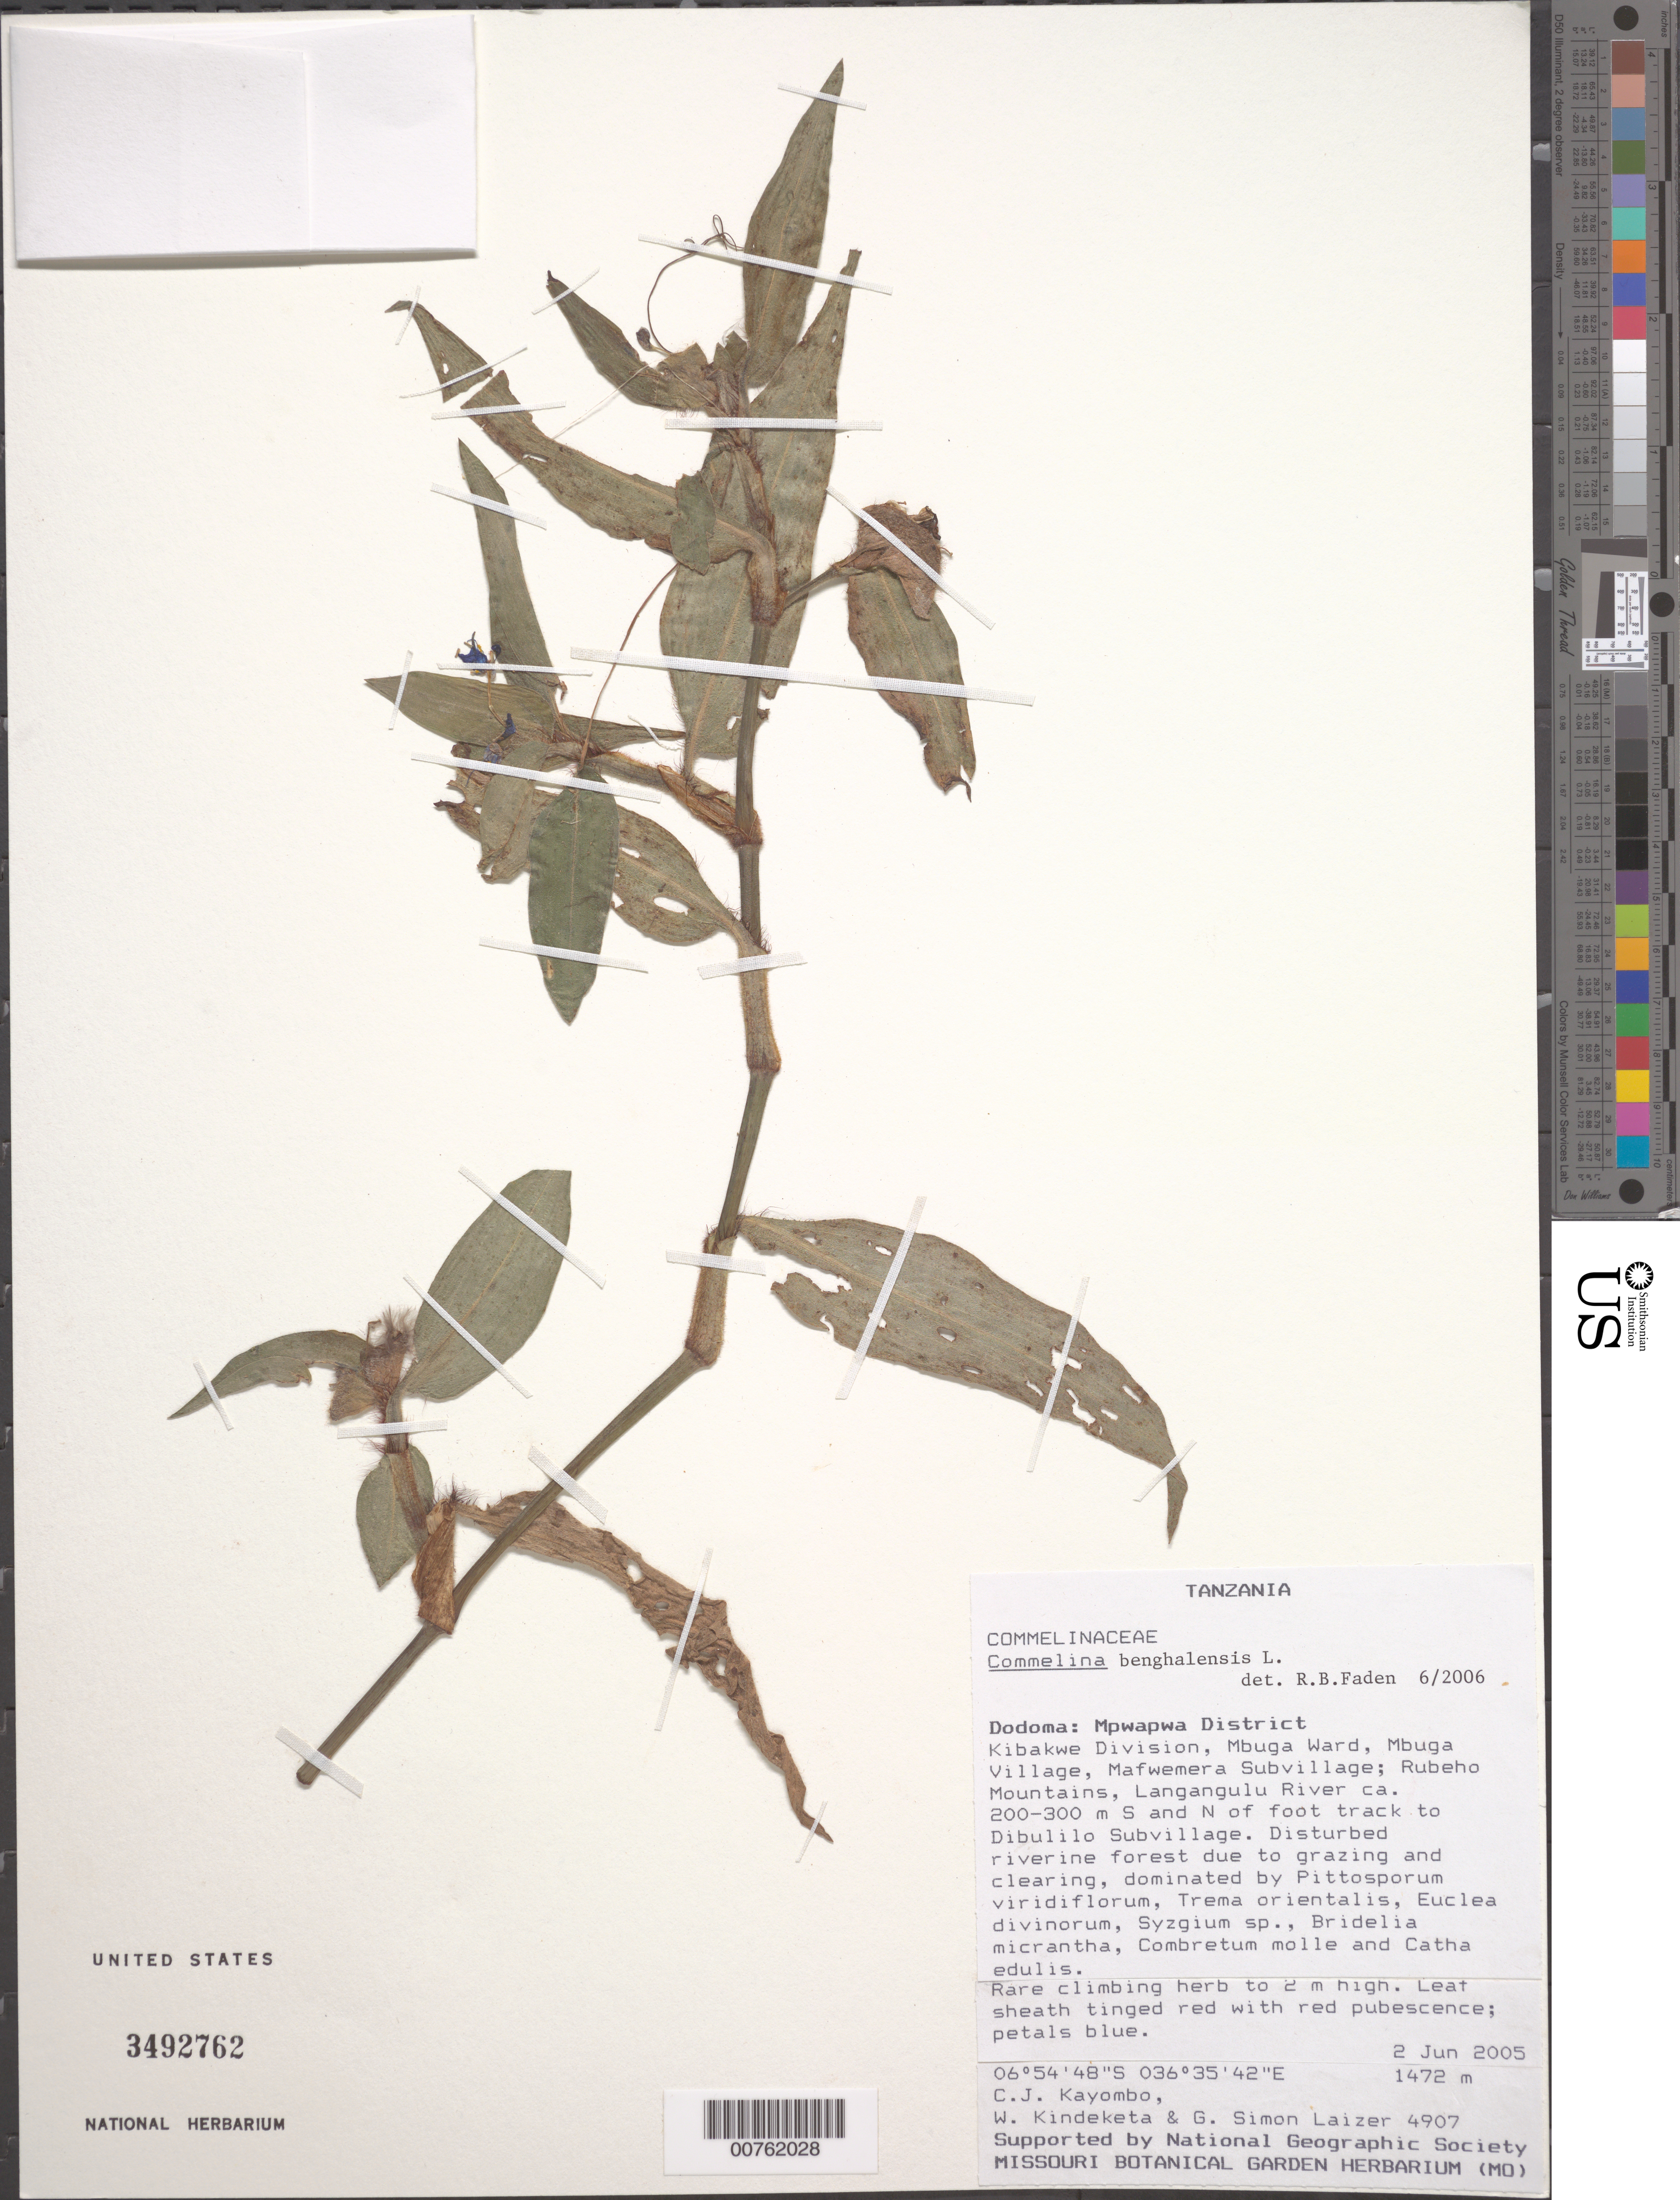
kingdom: Plantae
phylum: Tracheophyta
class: Liliopsida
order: Commelinales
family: Commelinaceae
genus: Commelina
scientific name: Commelina benghalensis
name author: L.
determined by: Faden, Robert B., (US), Smithsonian Institution - National Museum of Natural History (UNITED STATES)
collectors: C. J. Kayombo, W. Kindeketa & G. S. Laizer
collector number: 4907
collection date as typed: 02 Jun 2005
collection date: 2005-06-02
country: Tanzania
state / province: Dodoma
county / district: Mpwapwa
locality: Kibakwe Division, Mbuga Ward, Mbuga Village, Mafwemera Subvillage; Rubeho Mountains, Langangulu River ca. 200-300 m S and N of foot track to Dibulilo Subdivision.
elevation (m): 1472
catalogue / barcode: US 3492762